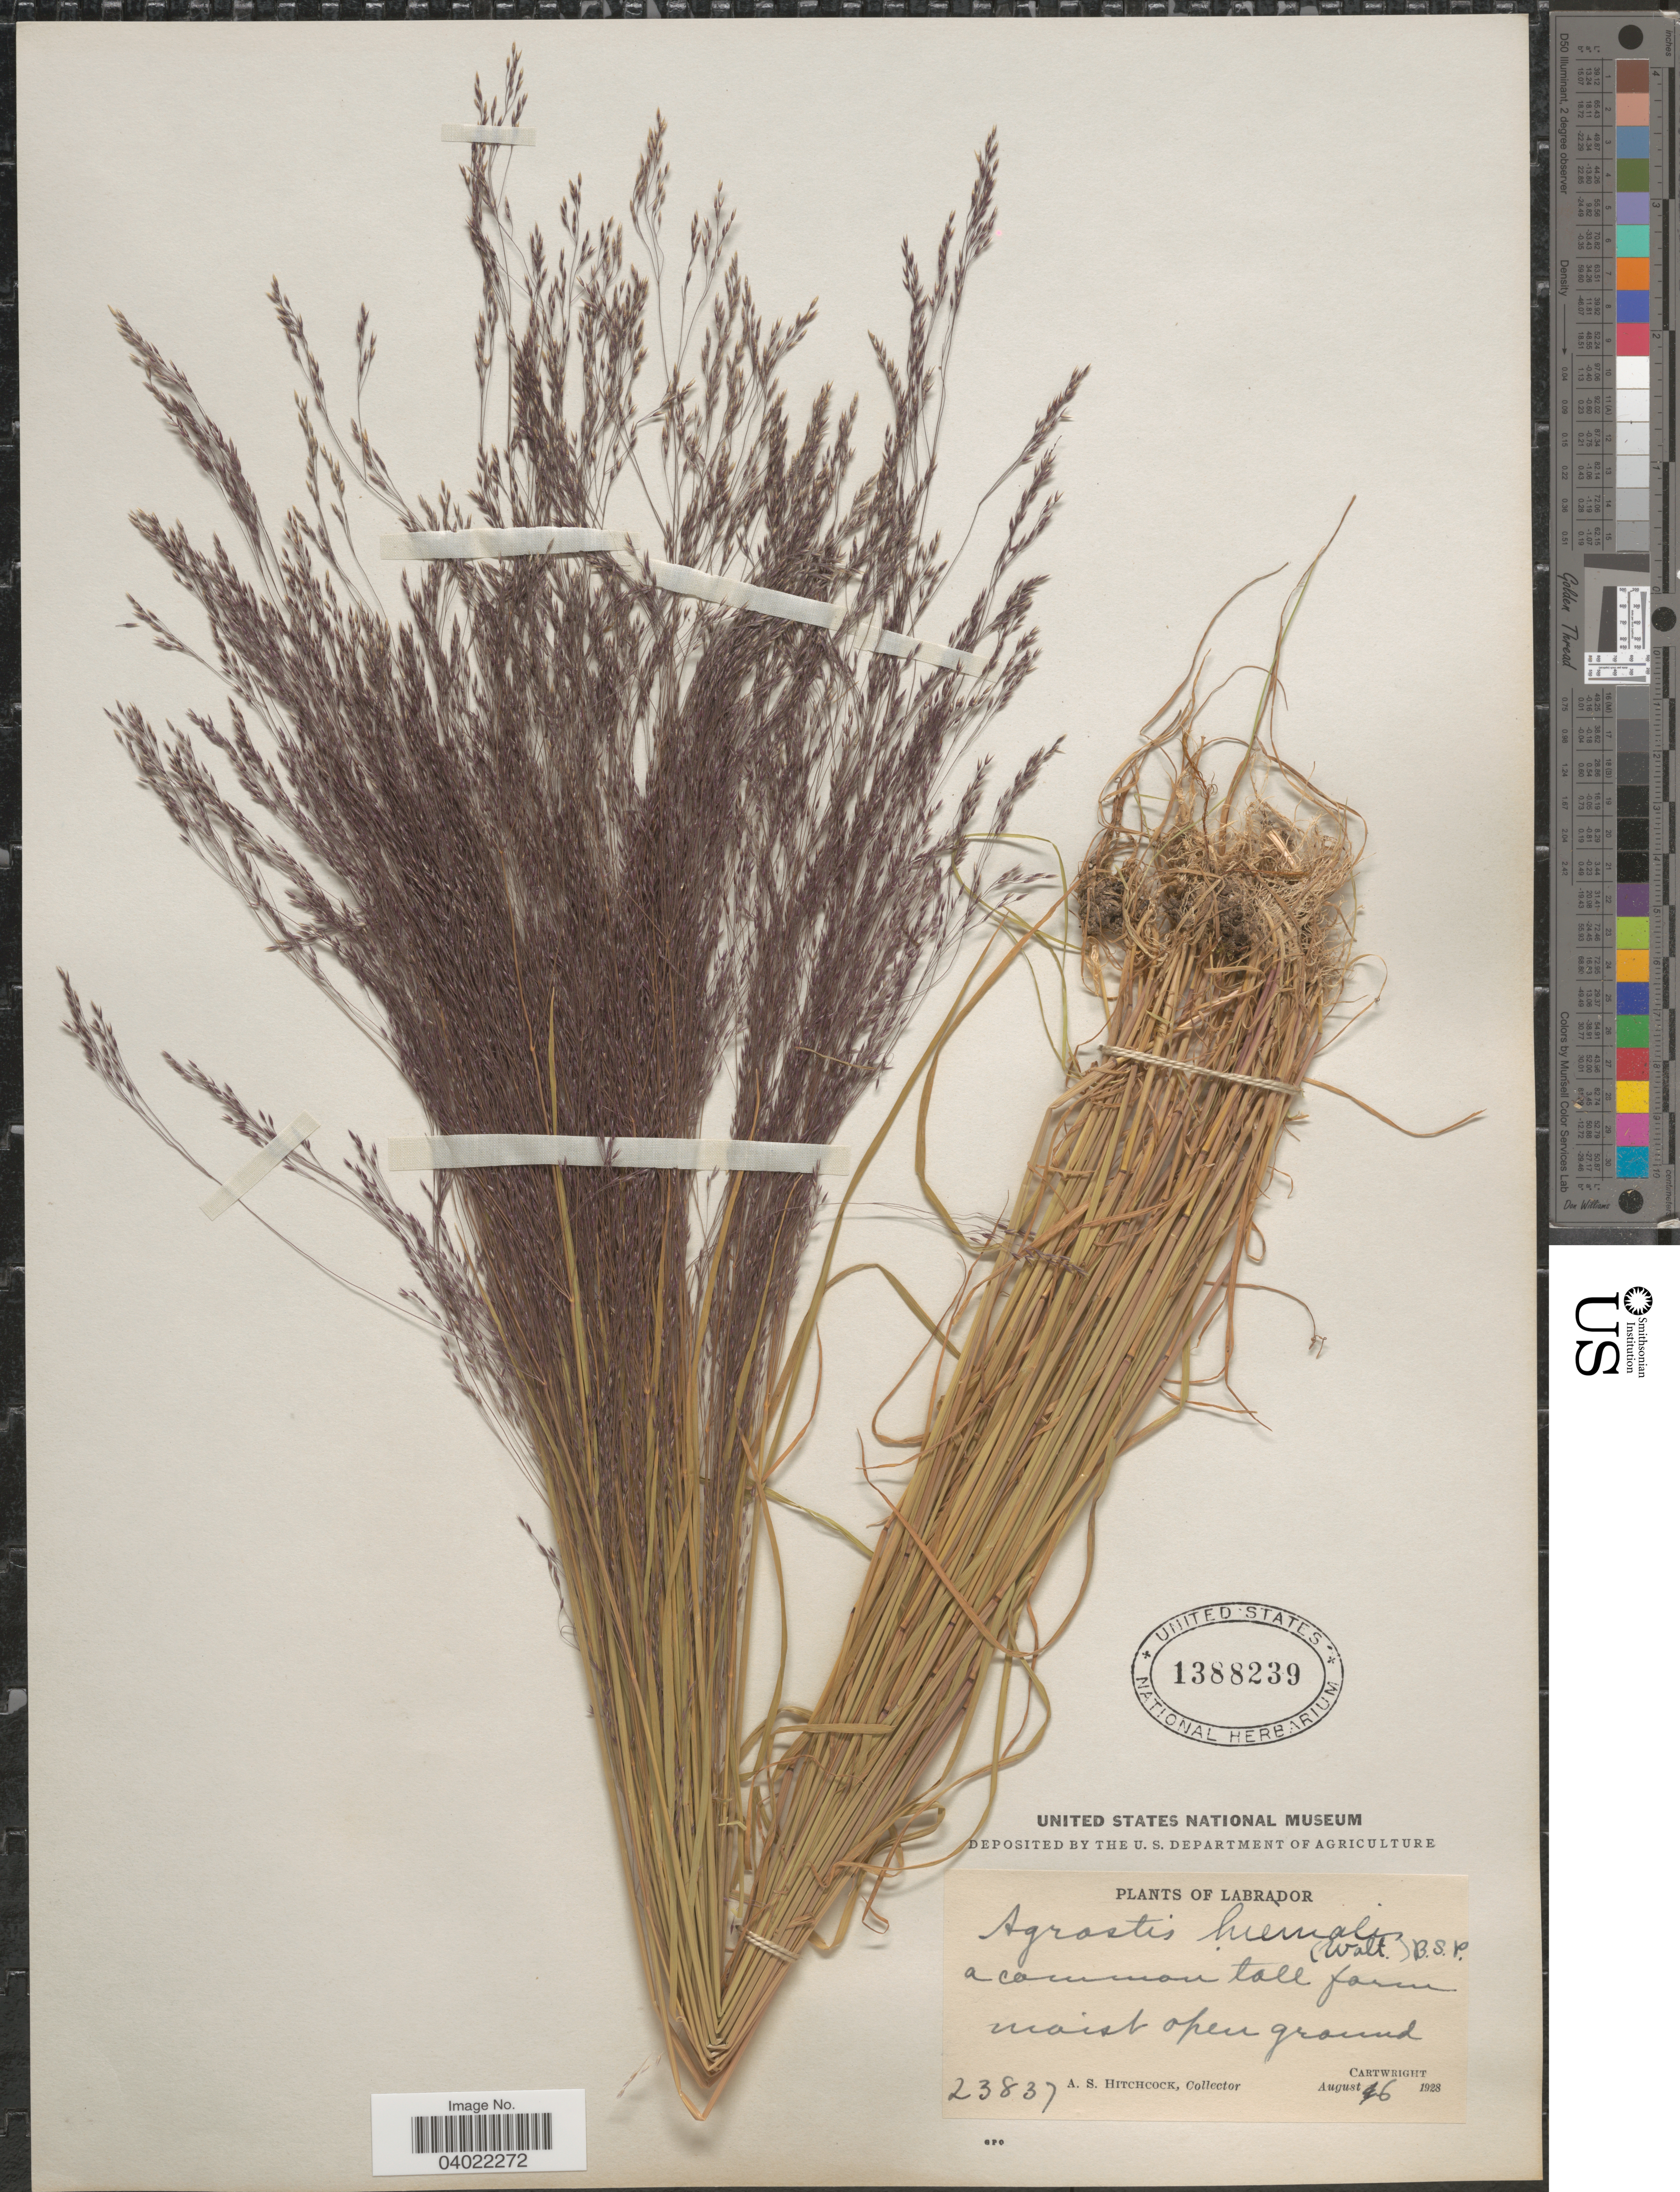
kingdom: Plantae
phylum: Tracheophyta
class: Liliopsida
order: Poales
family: Poaceae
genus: Agrostis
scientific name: Agrostis scabra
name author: Willd.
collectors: A. S. Hitchcock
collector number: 23837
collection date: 1928-08-06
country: Canada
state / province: Newfoundland and Labrador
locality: Labrador. Cartwright.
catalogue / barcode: US 1388239